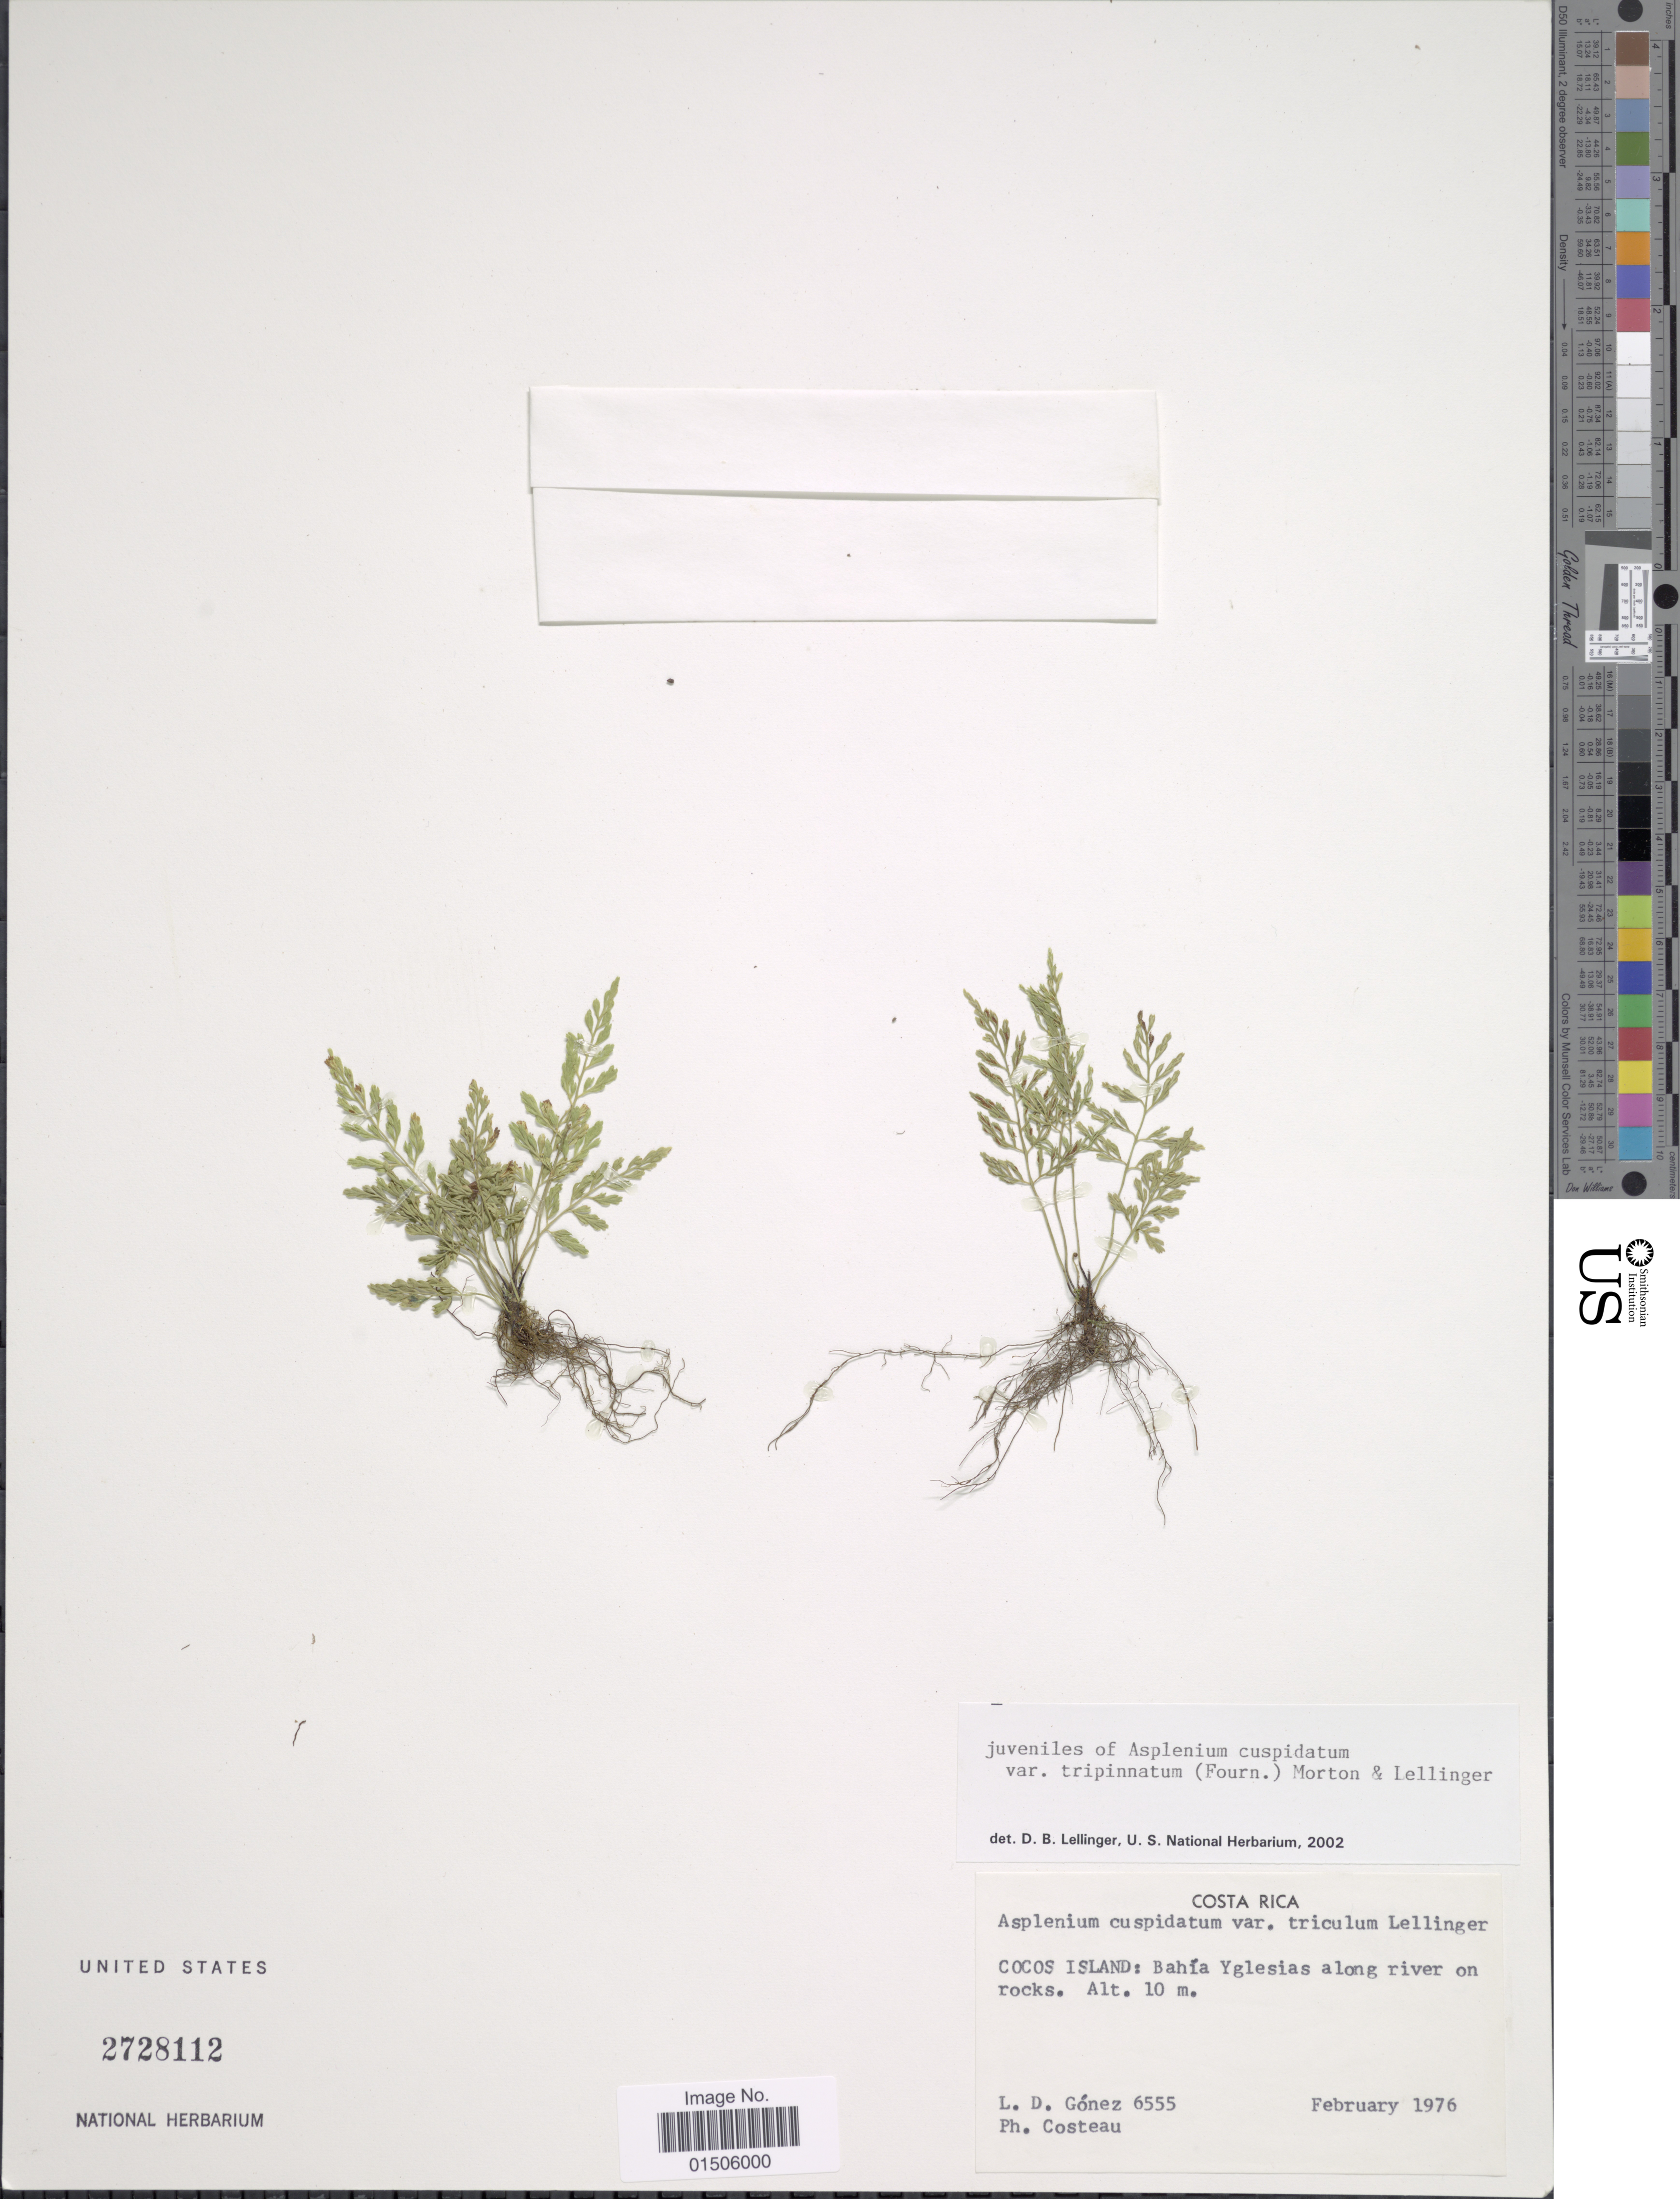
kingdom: Plantae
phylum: Tracheophyta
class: Polypodiopsida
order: Polypodiales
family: Aspleniaceae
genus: Asplenium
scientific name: Asplenium cuspidatum var. tripinnatum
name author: (E. Fourn.) C.V. Morton & Lellinger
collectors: L. Gomez & P. Costeau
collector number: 6555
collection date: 1976-02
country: Costa Rica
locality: Cocos Island: Bahia Yglesiais along river on rocks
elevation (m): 10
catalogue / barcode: US 2728112